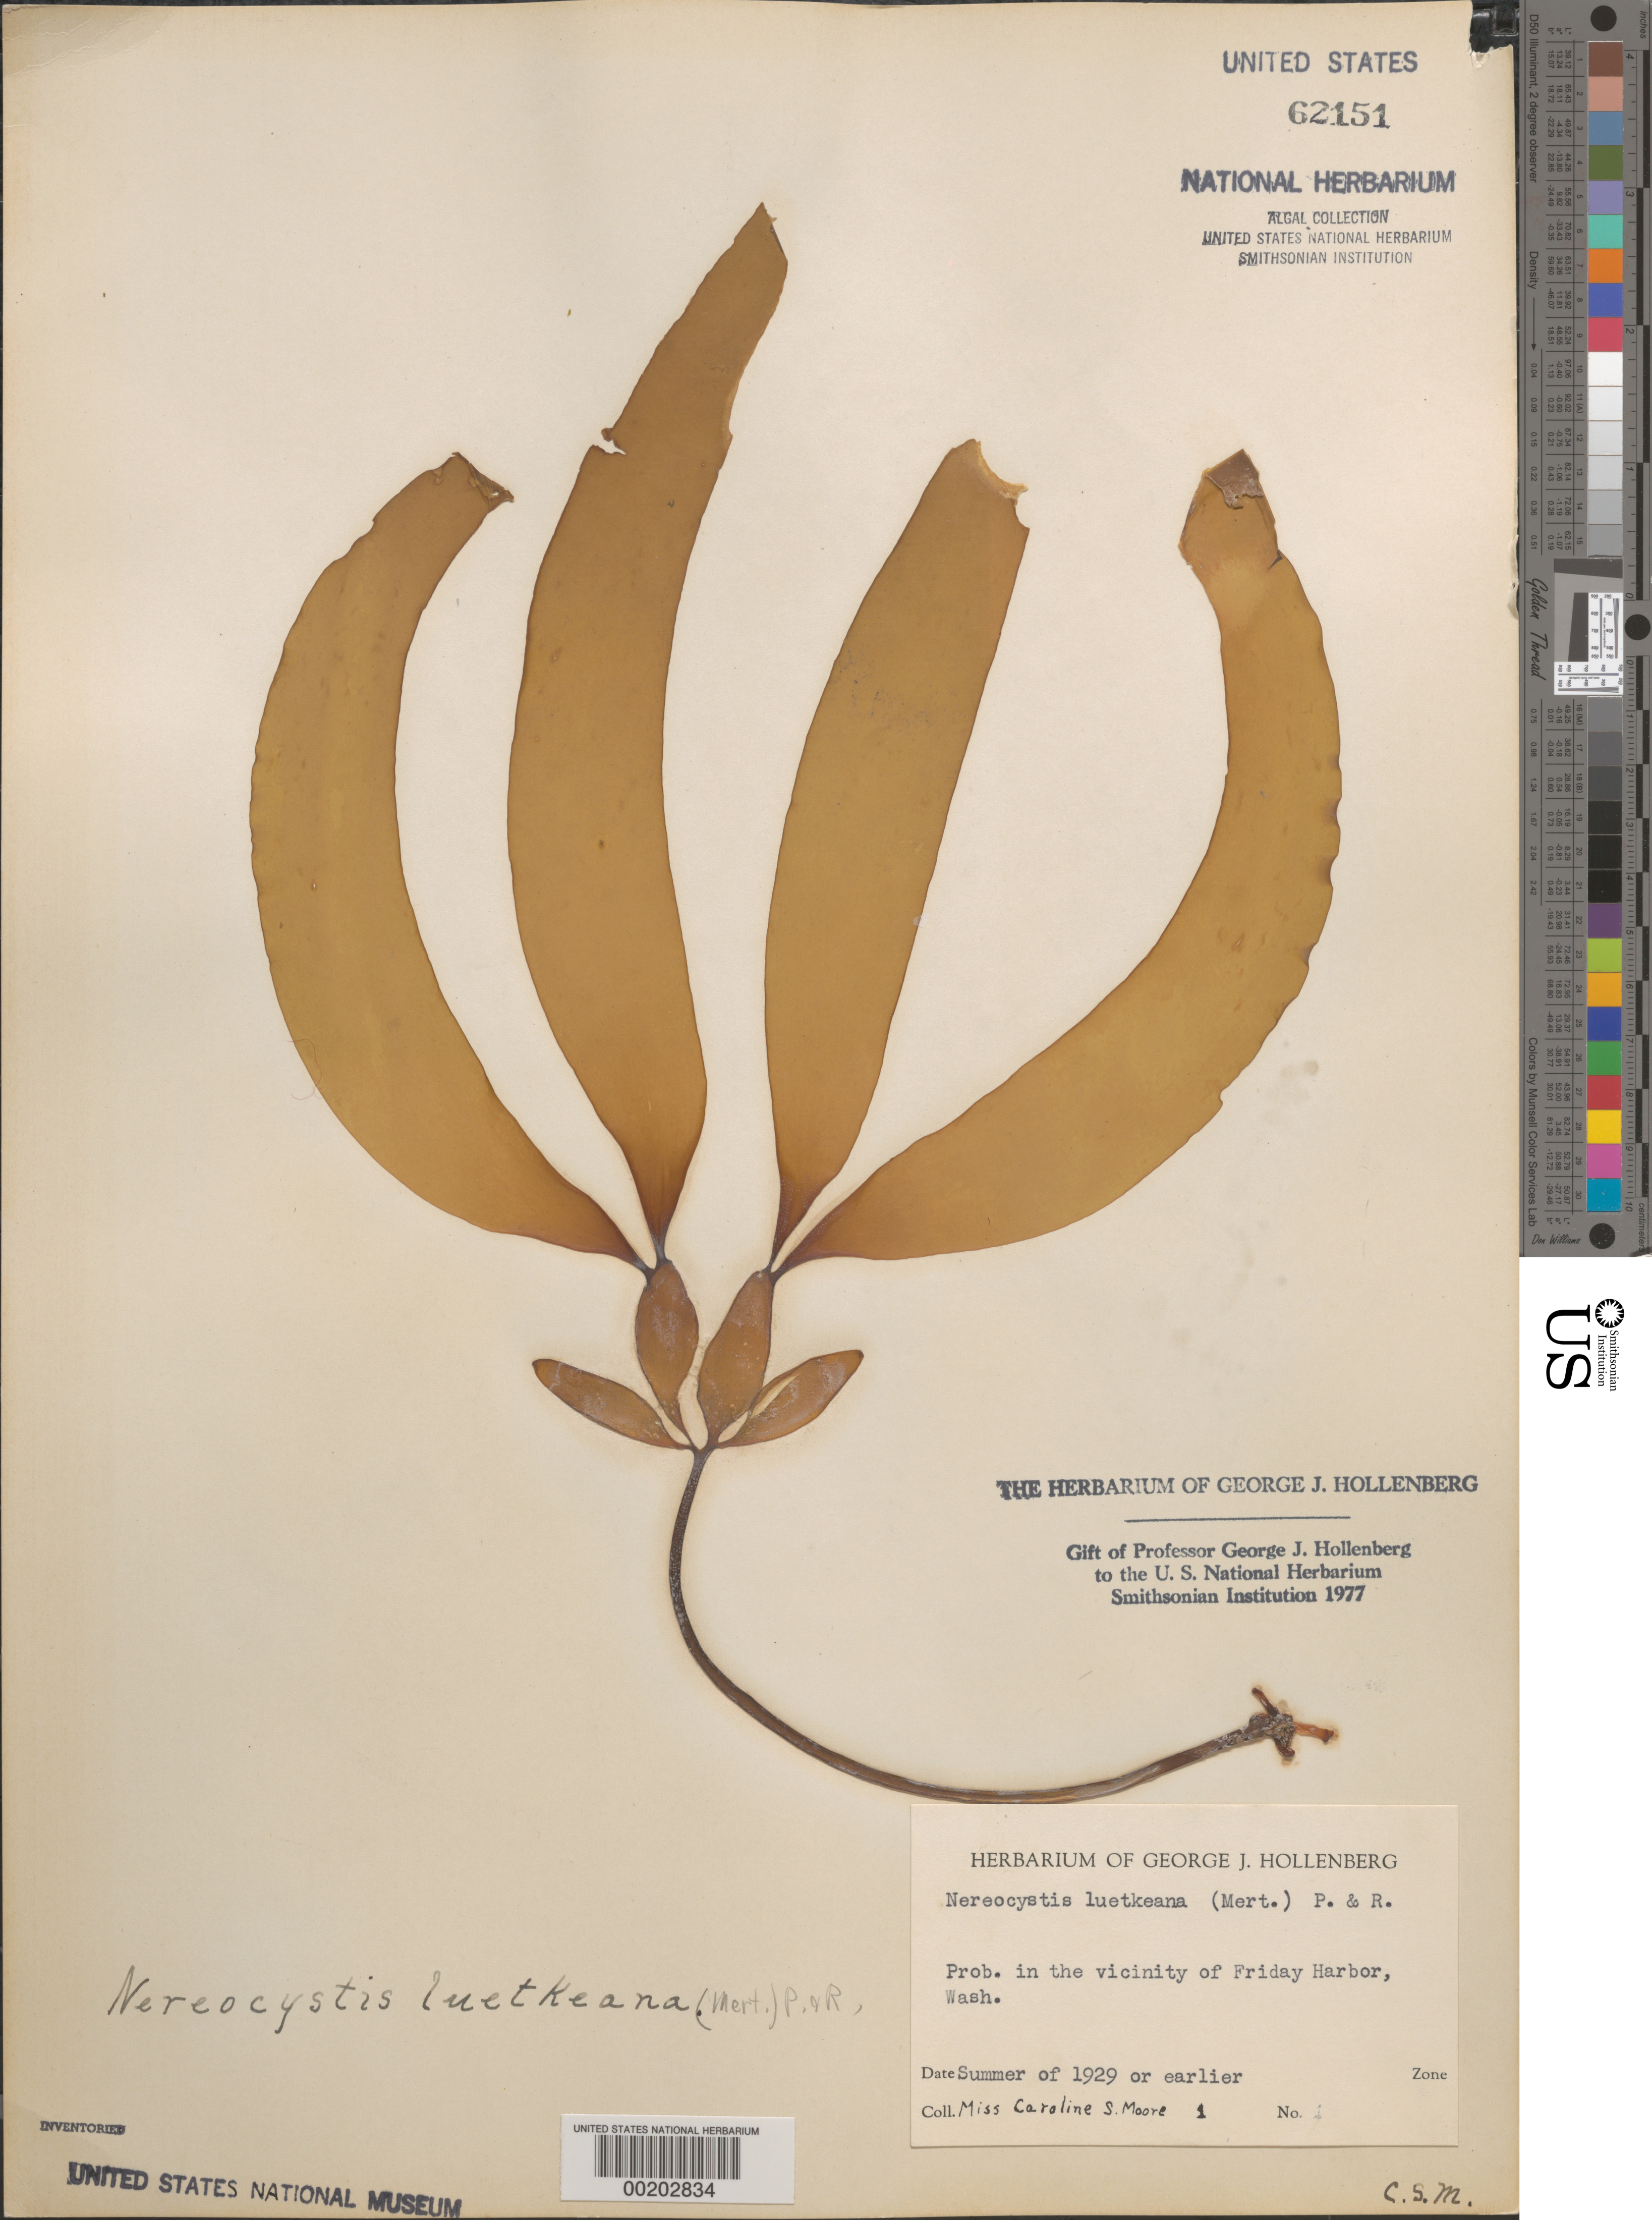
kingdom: Chromista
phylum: Ochrophyta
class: Phaeophyceae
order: Laminariales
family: Laminariaceae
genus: Nereocystis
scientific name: Nereocystis luetkeana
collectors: C. Moore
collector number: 1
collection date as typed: Sum 1929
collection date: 1929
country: United States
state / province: Washington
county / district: San Juan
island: San Juan Island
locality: Probably Friday Harbor area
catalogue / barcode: US 62151